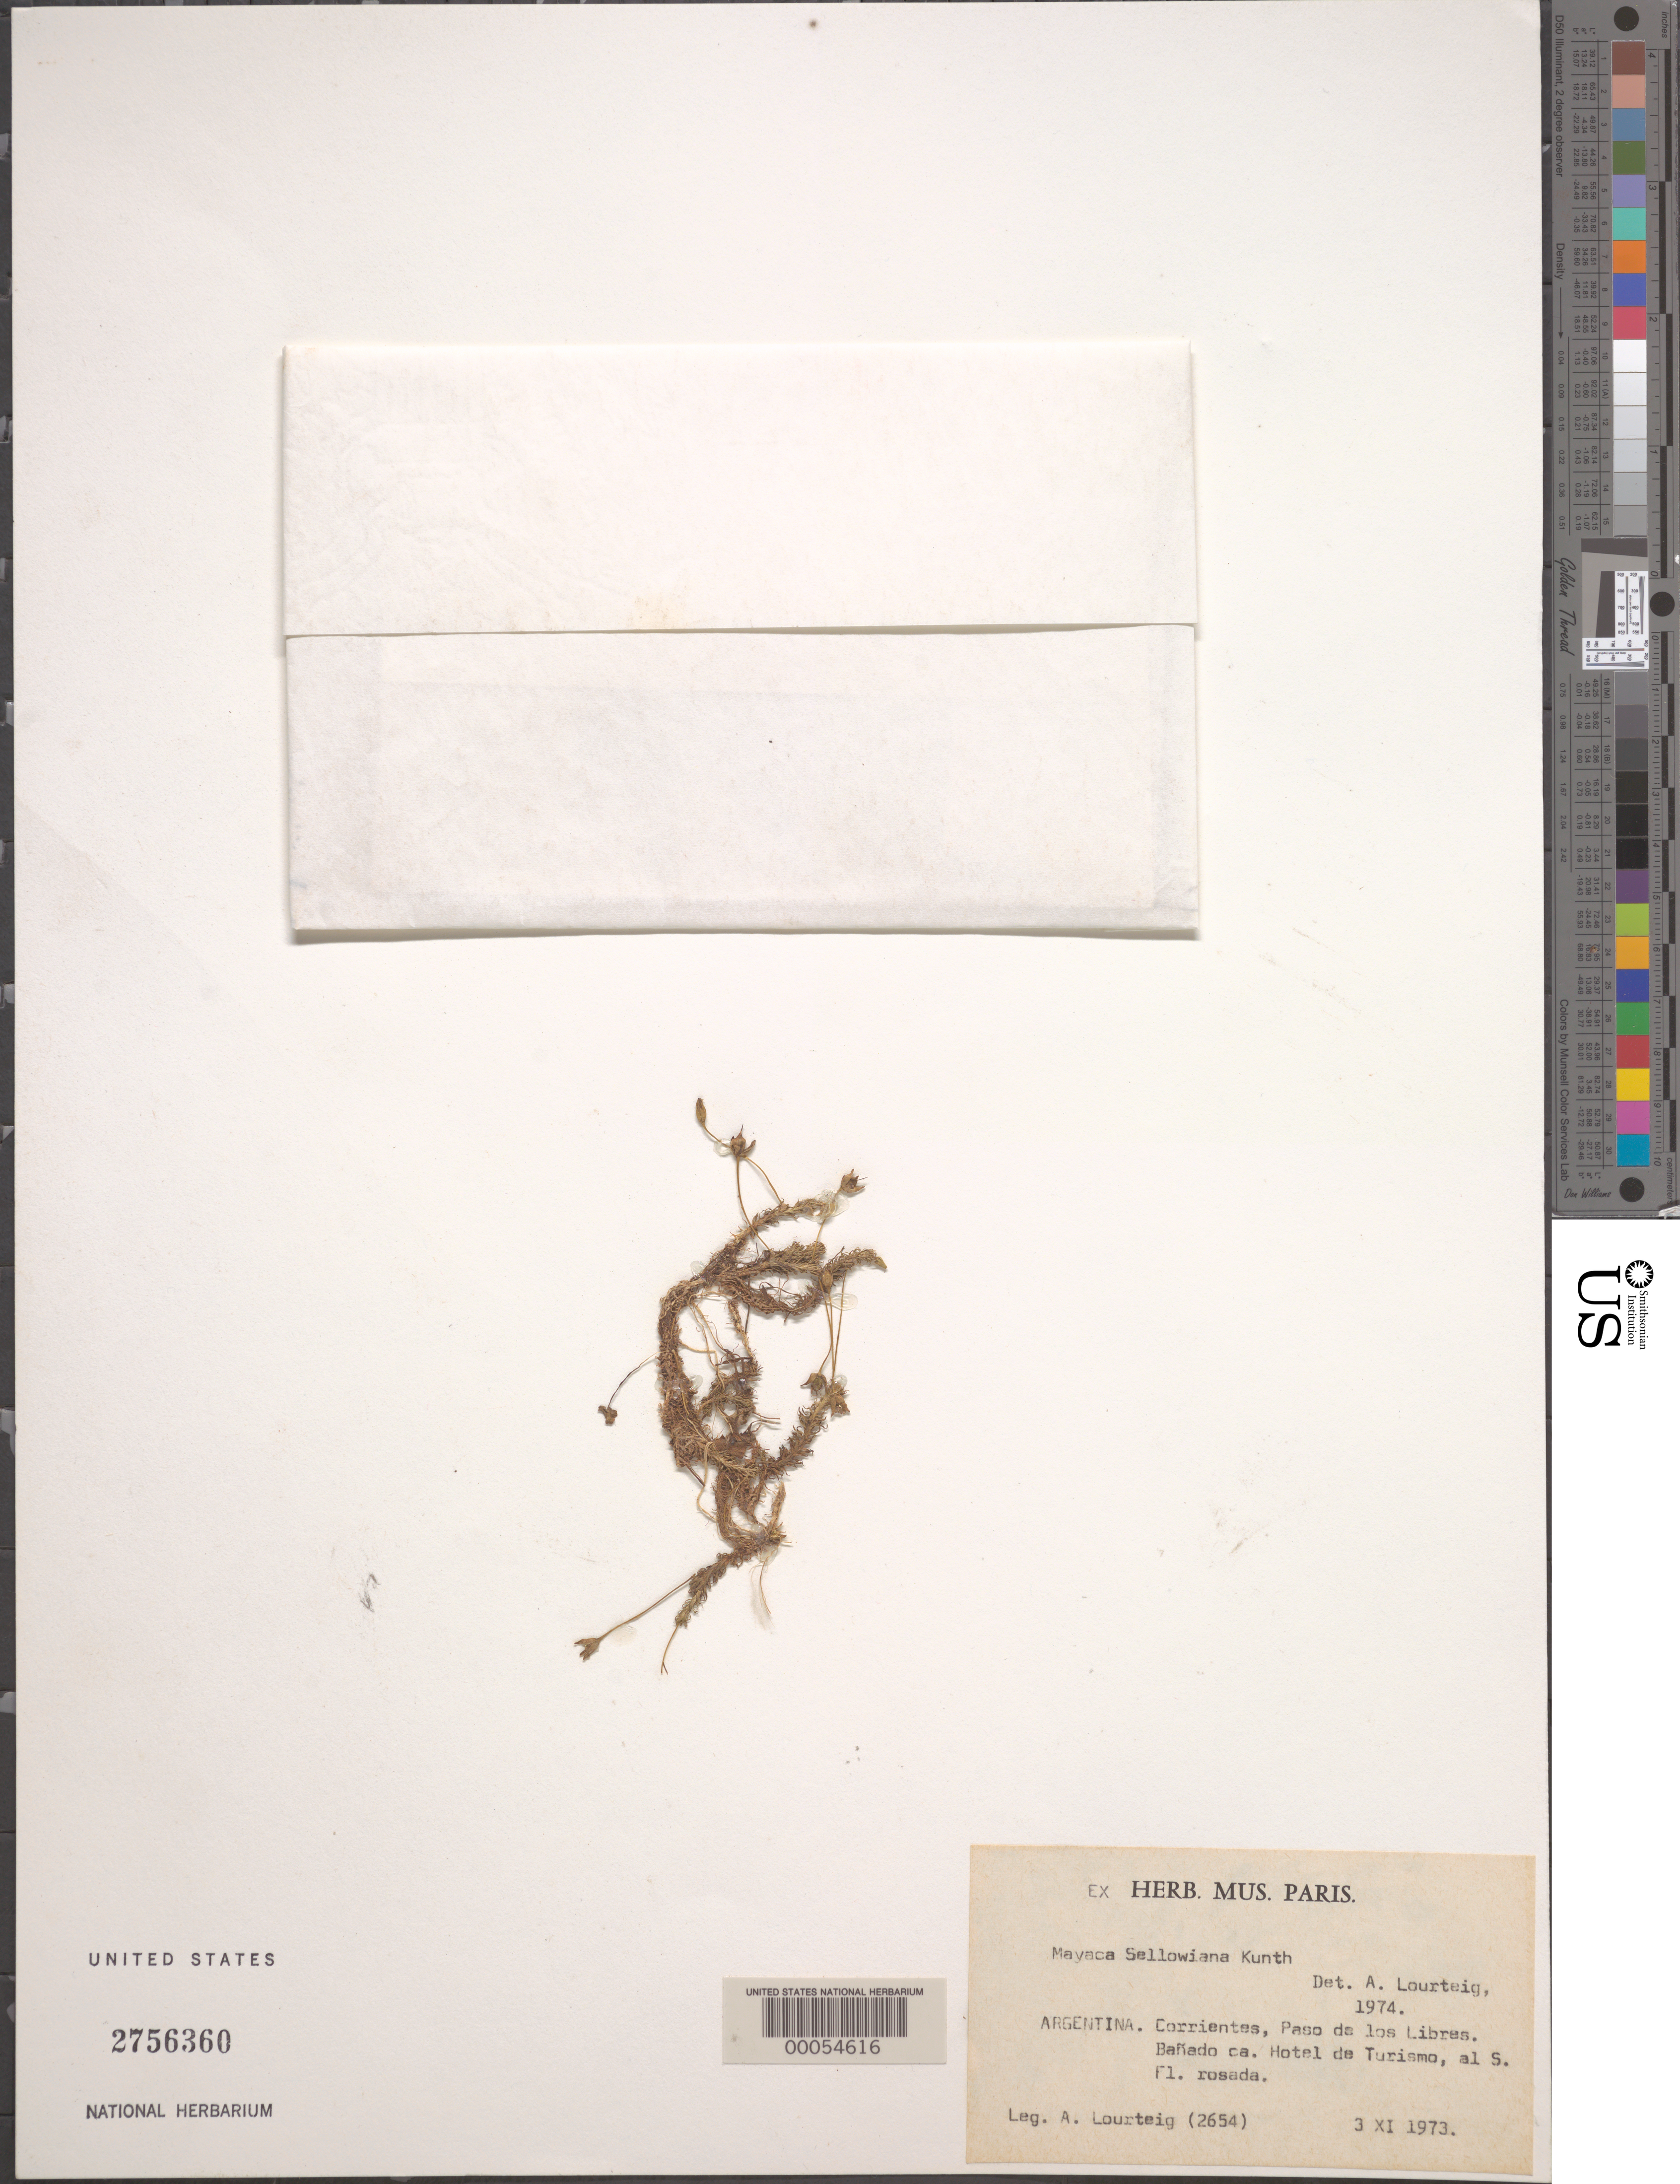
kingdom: Plantae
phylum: Tracheophyta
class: Liliopsida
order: Poales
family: Mayacaceae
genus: Mayaca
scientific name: Mayaca sellowiana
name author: Kunth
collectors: A. Lourteig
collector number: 2654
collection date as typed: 03 Nov 1973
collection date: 1973-11-03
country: Argentina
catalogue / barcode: US 2756360